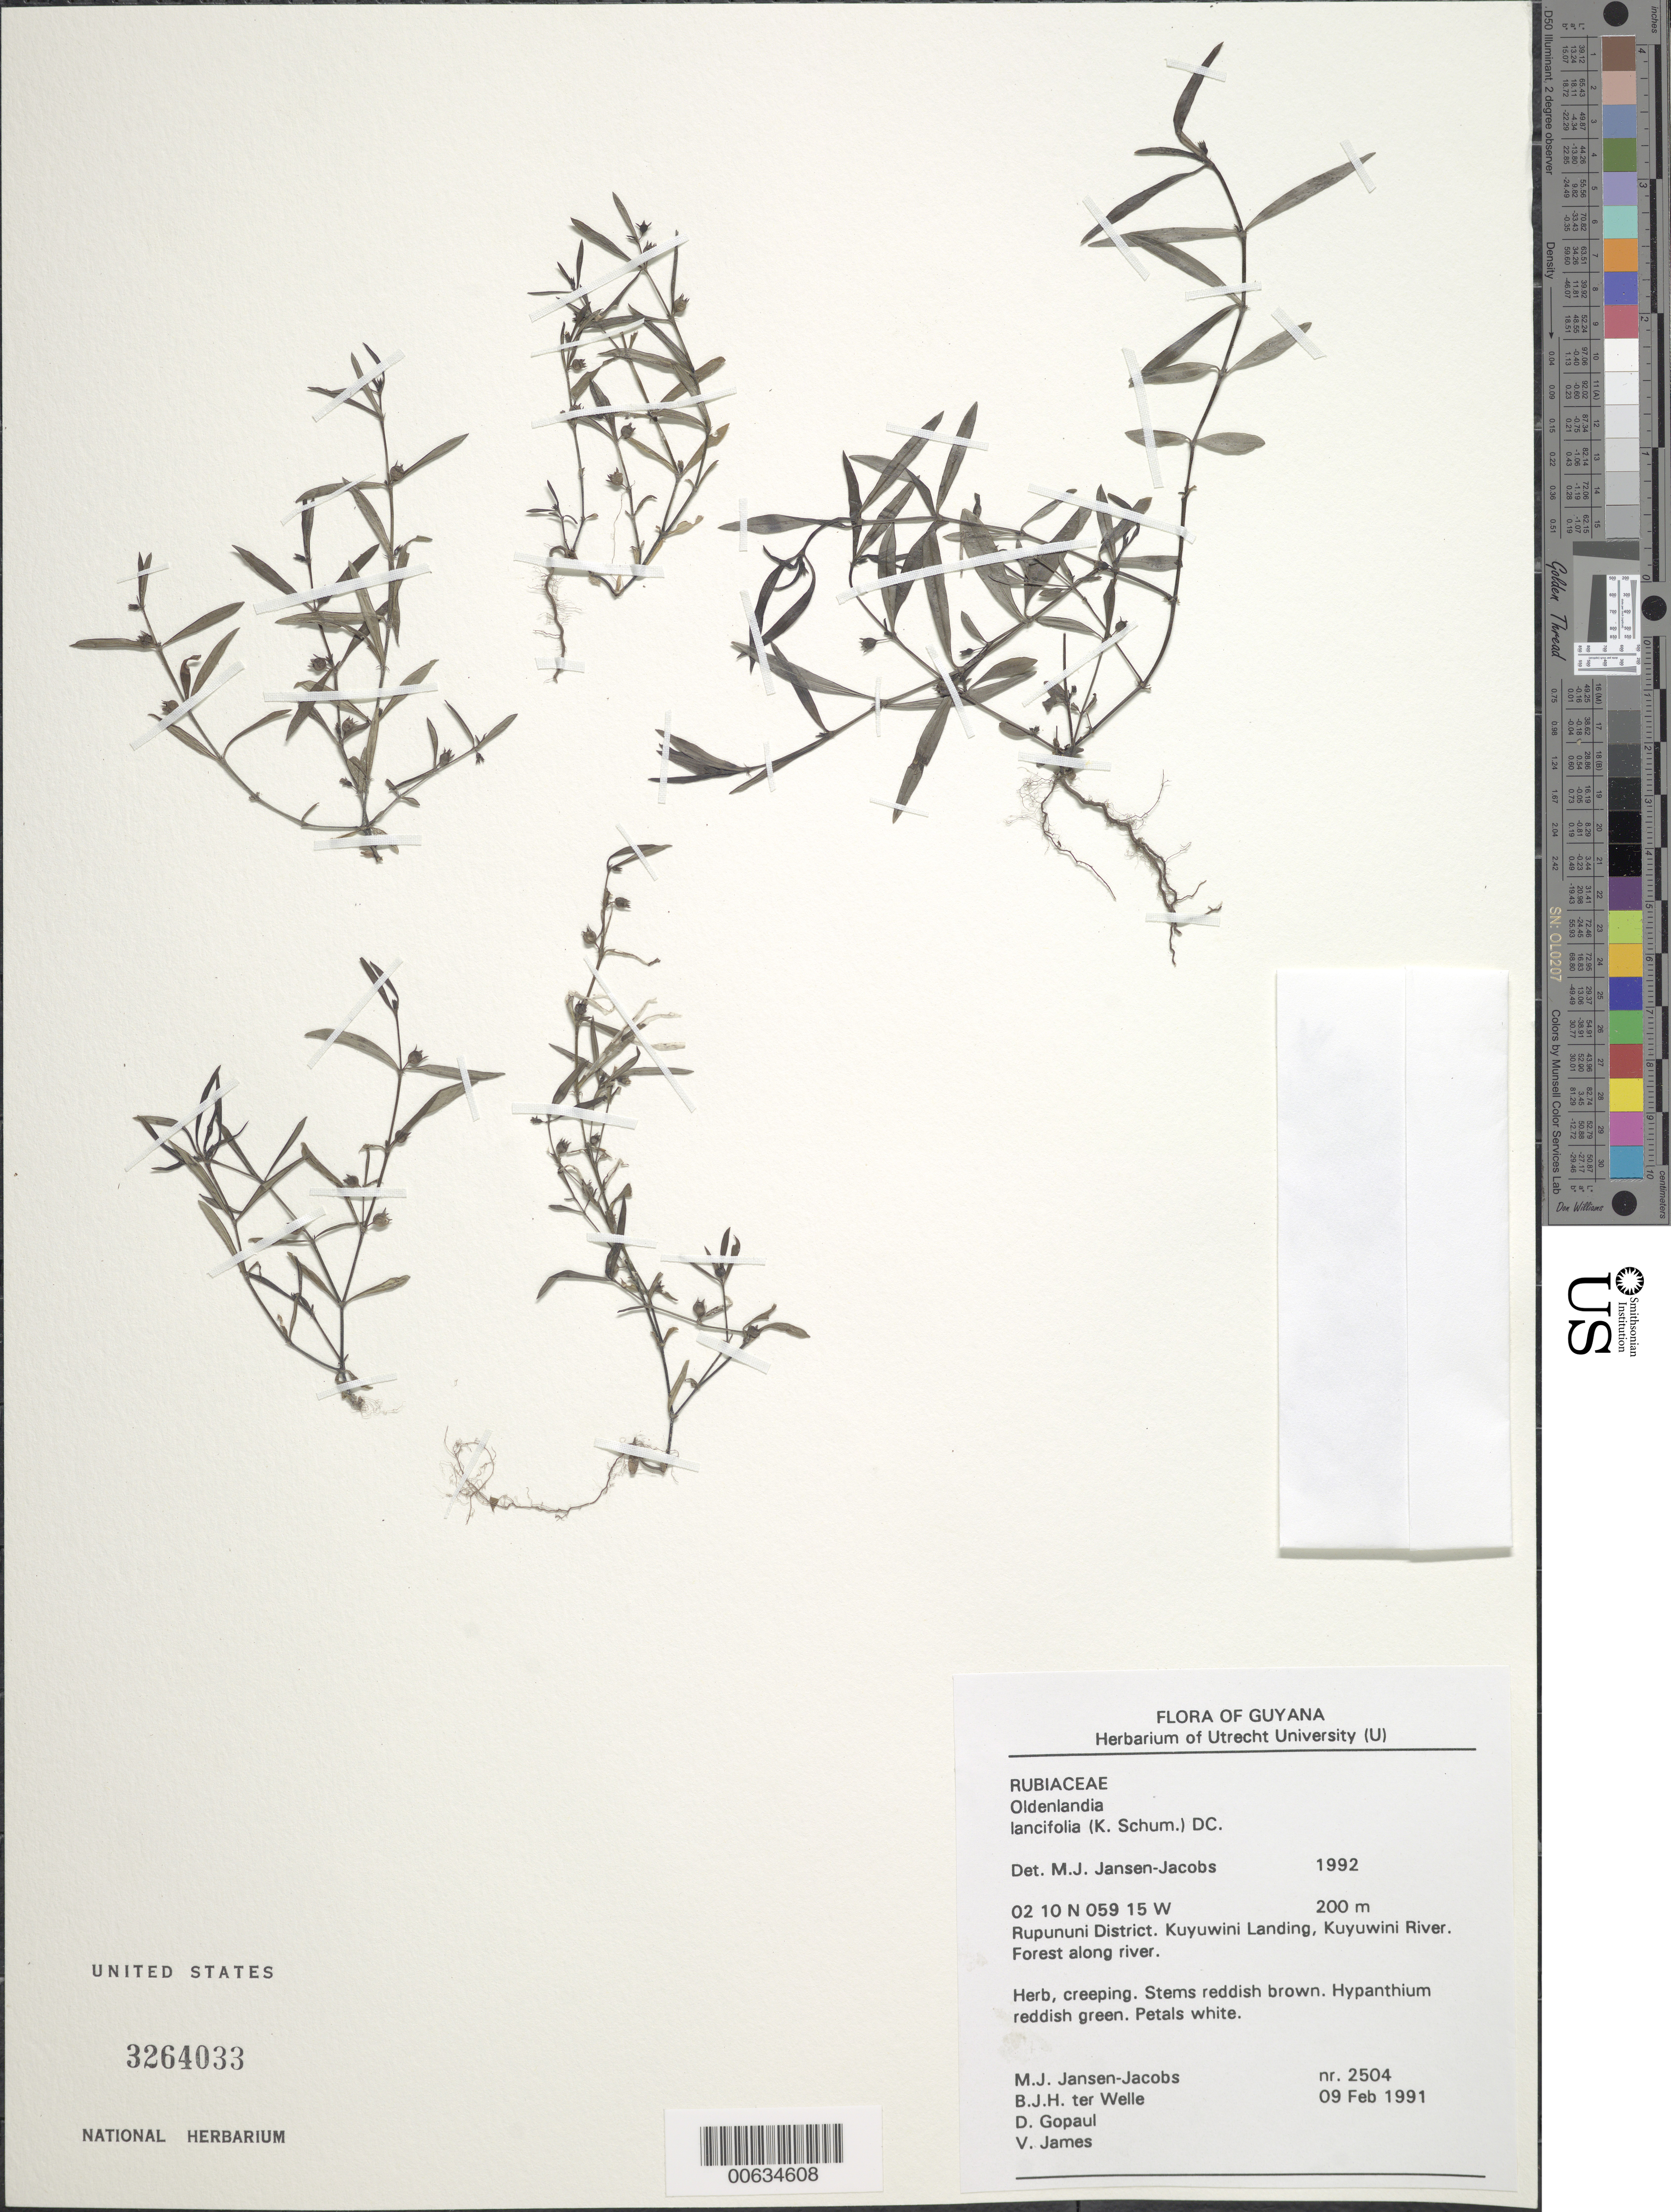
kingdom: Plantae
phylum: Tracheophyta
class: Magnoliopsida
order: Gentianales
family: Rubiaceae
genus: Oldenlandia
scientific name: Oldenlandia lancifolia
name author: (Schumach.) DC.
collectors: M. J. Jansen-Jacobs, B. Welle, D. Gopaul & V. James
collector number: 2504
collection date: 1991-02-09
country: Guyana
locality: Rupununi District. Kuyuwini Landing, Kuyuwini River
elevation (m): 200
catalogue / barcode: US 3264033